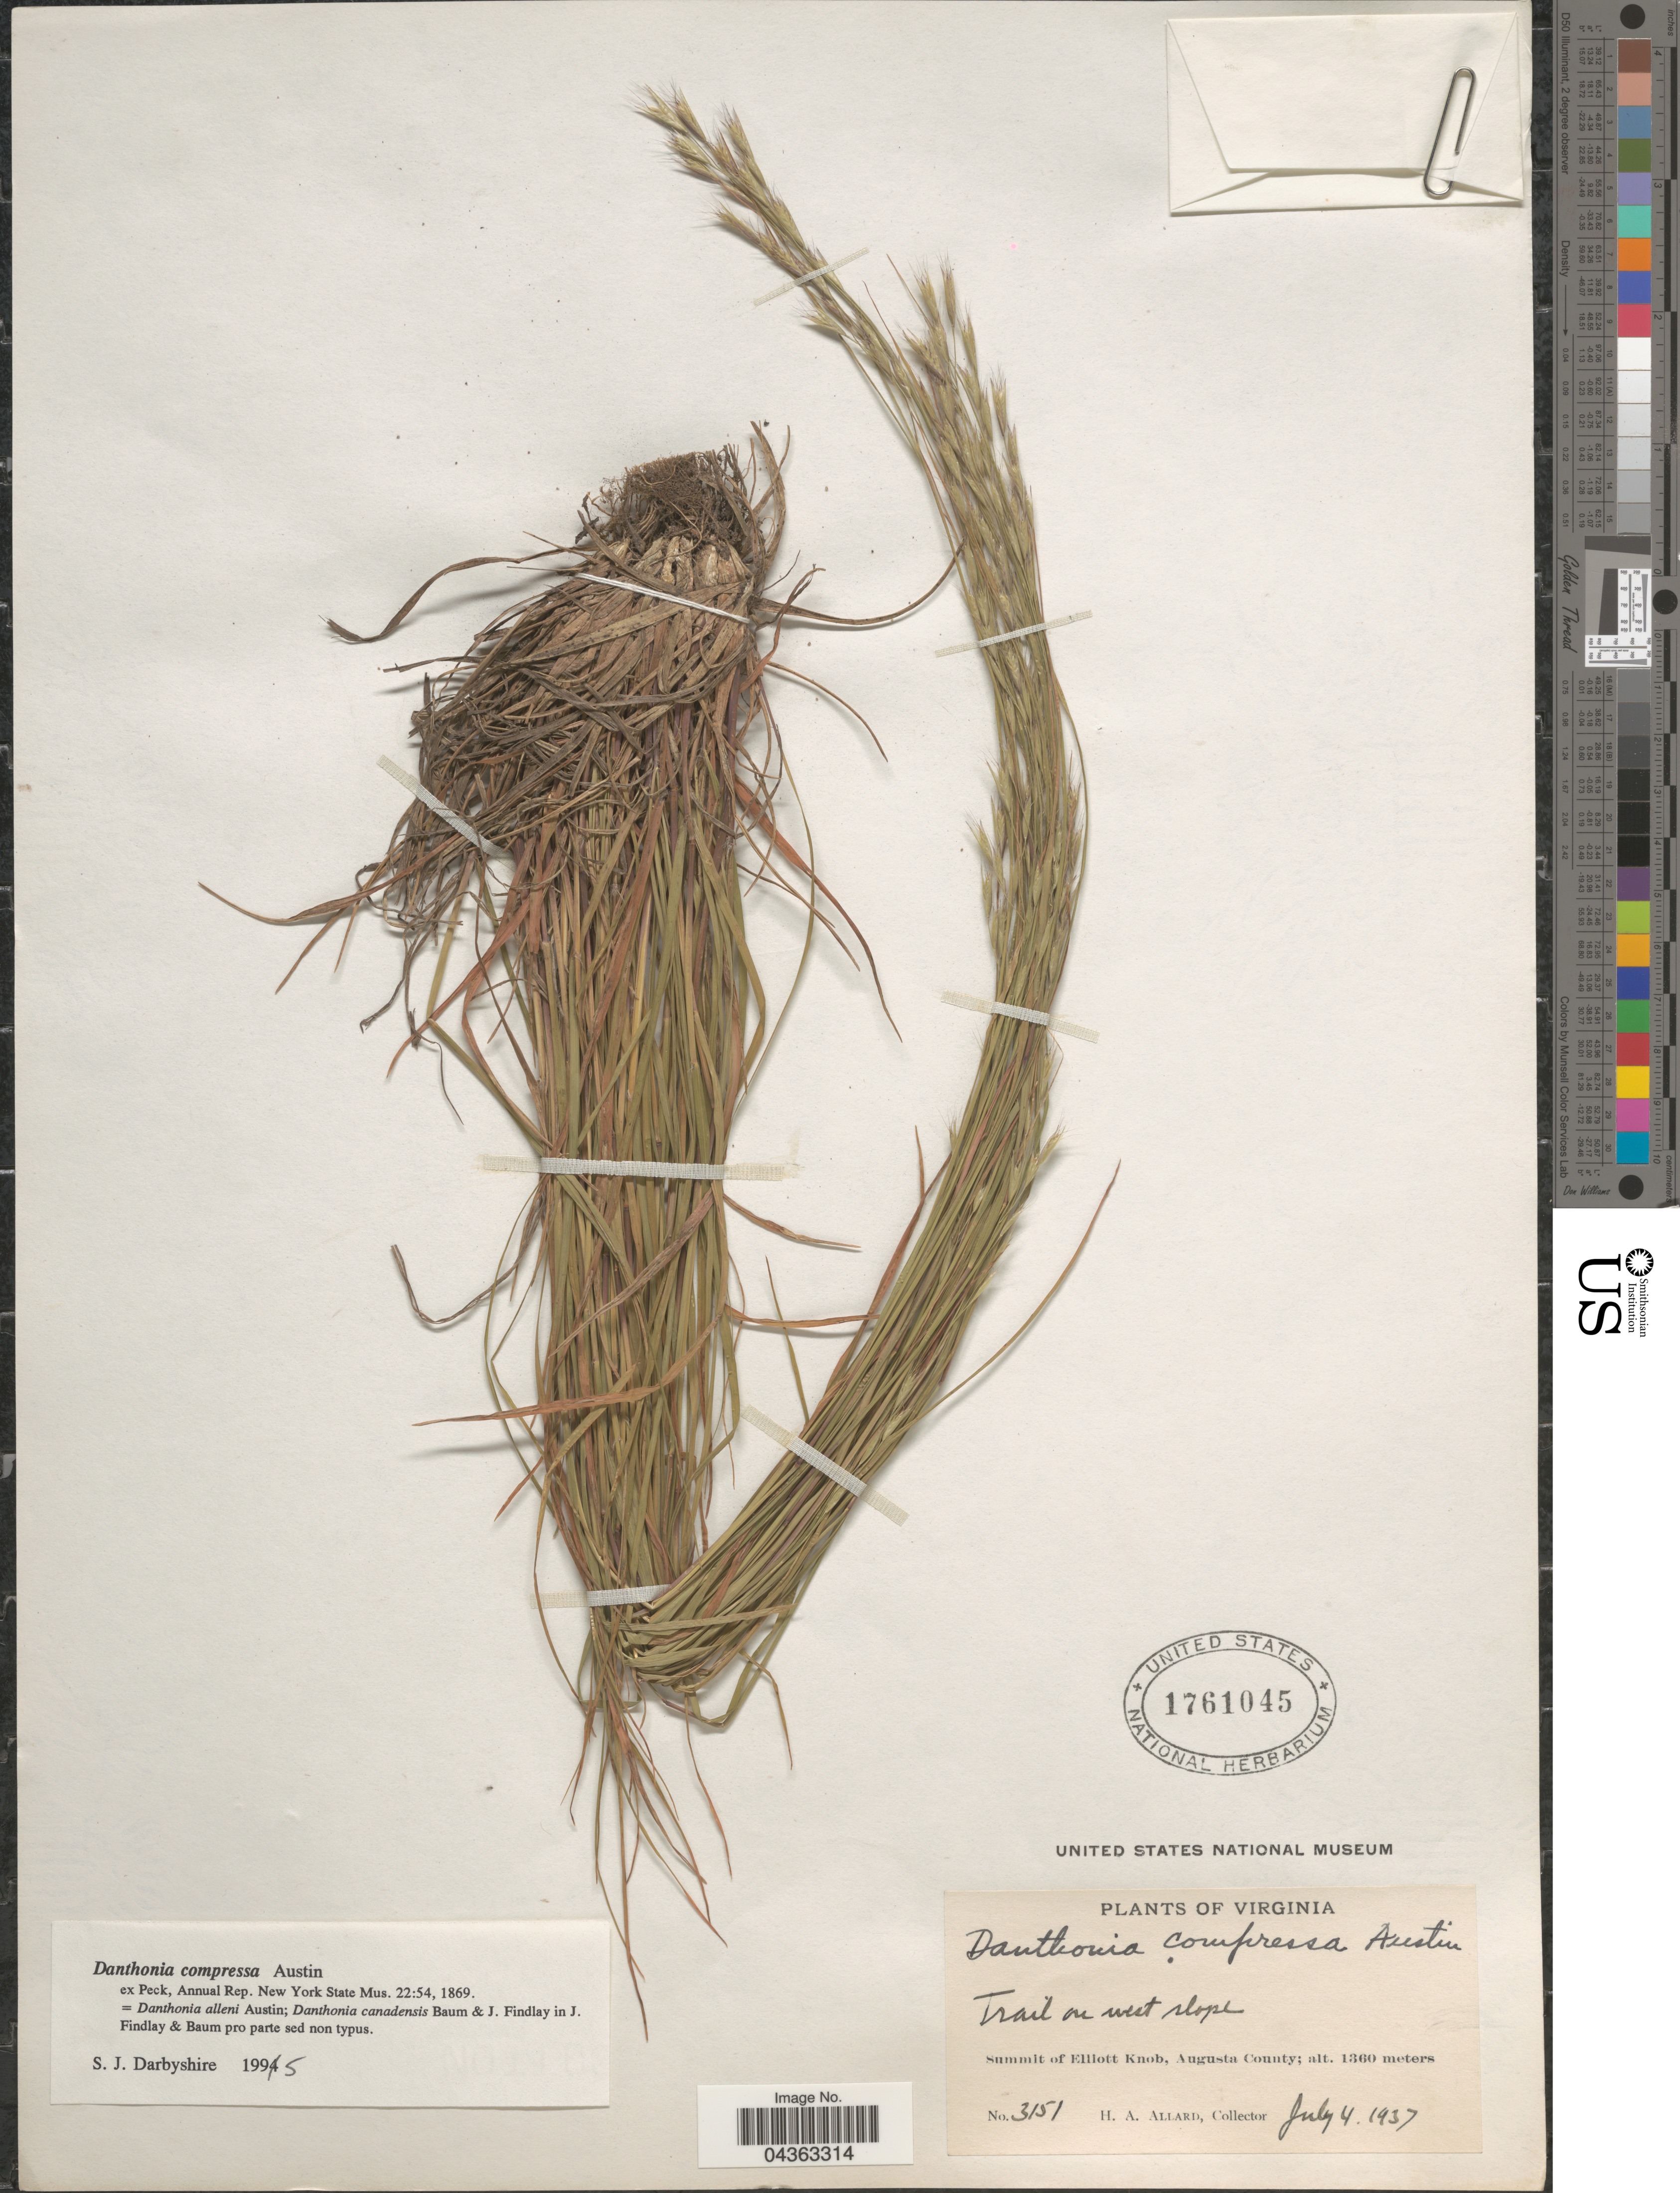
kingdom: Plantae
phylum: Tracheophyta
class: Liliopsida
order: Poales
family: Poaceae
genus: Danthonia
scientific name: Danthonia compressa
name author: Austin in F. Peck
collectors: H. A. Allard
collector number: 3151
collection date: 1937-07-04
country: United States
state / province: Virginia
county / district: Augusta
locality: Trail on west slope. Summit of Elliott Knob, Augusta County.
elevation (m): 1360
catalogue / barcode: US 1761045